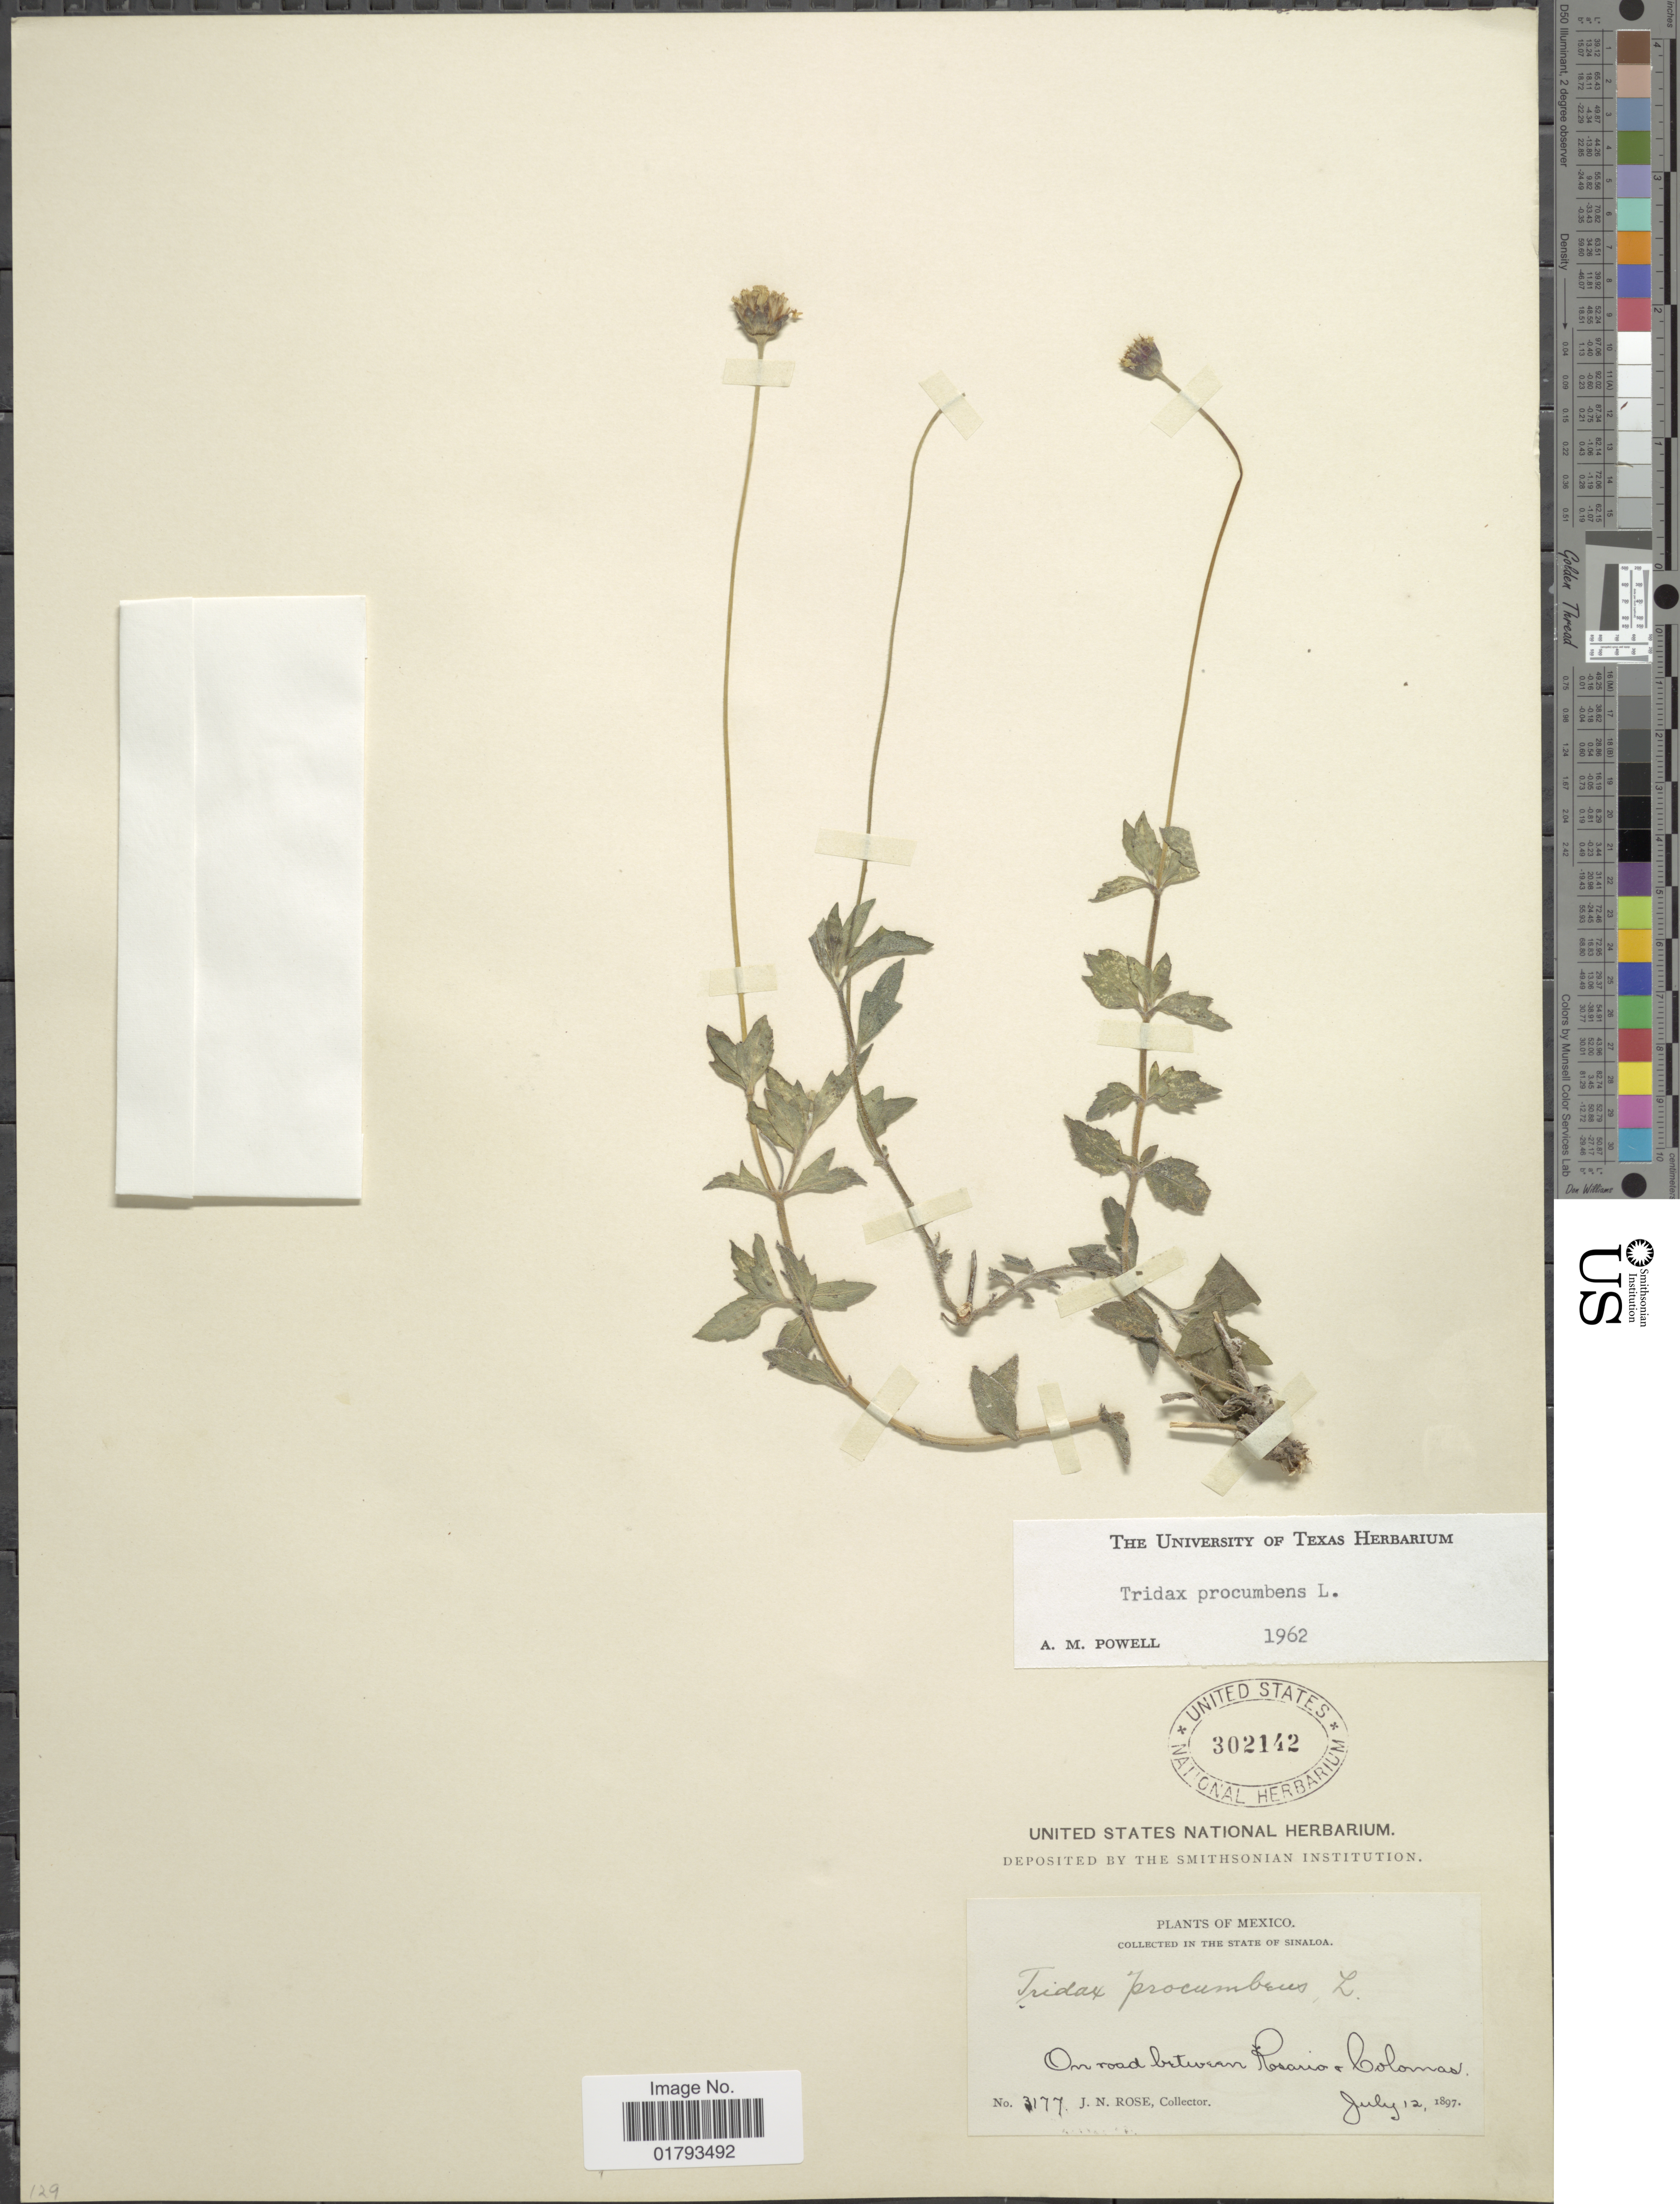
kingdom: Plantae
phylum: Tracheophyta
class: Magnoliopsida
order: Asterales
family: Asteraceae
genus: Tridax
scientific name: Tridax procumbens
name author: L.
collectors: J. N. Rose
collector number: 3177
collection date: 1897-07-12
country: Mexico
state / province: Sinaloa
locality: In the State of Sinaloa. On road between Rosario & Colomas.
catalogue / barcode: US 302142